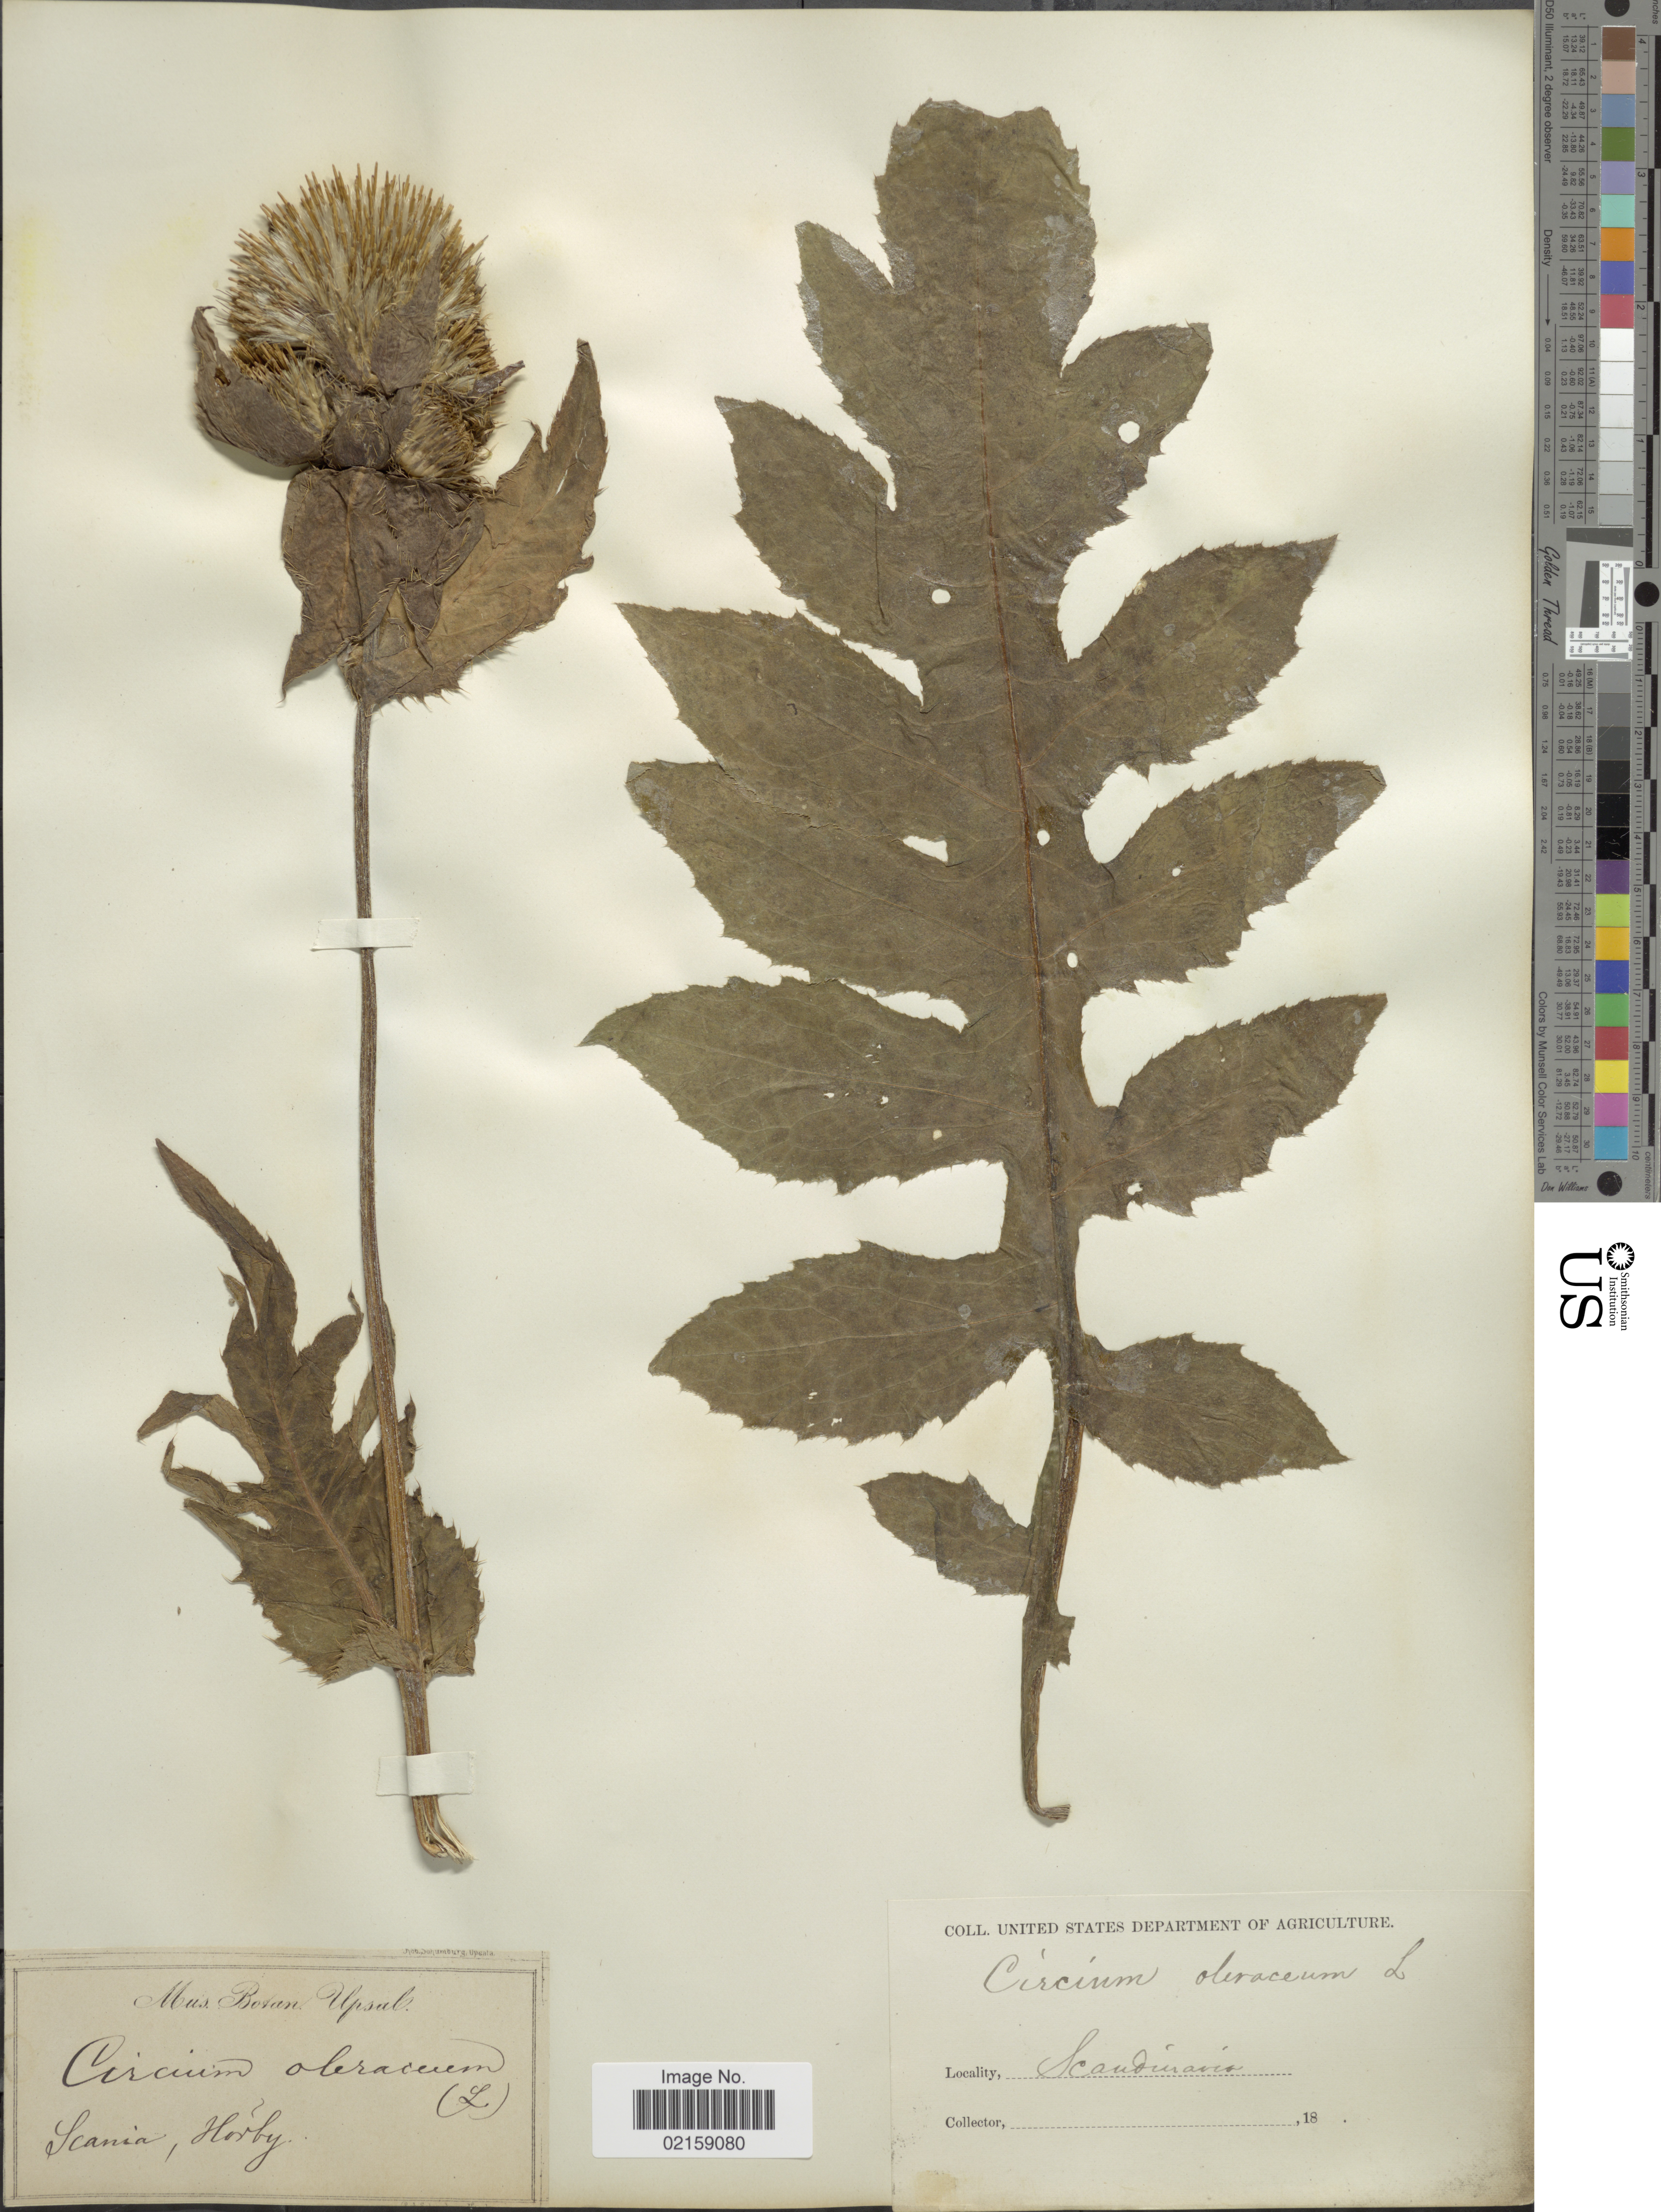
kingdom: Plantae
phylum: Tracheophyta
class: Magnoliopsida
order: Asterales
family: Asteraceae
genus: Cirsium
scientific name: Cirsium oleraceum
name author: (L.) Scop.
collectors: ex Mus. Bot. Upsal.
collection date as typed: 18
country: Sweden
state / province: Skåne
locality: Scandinavia, Scania, Hörby.